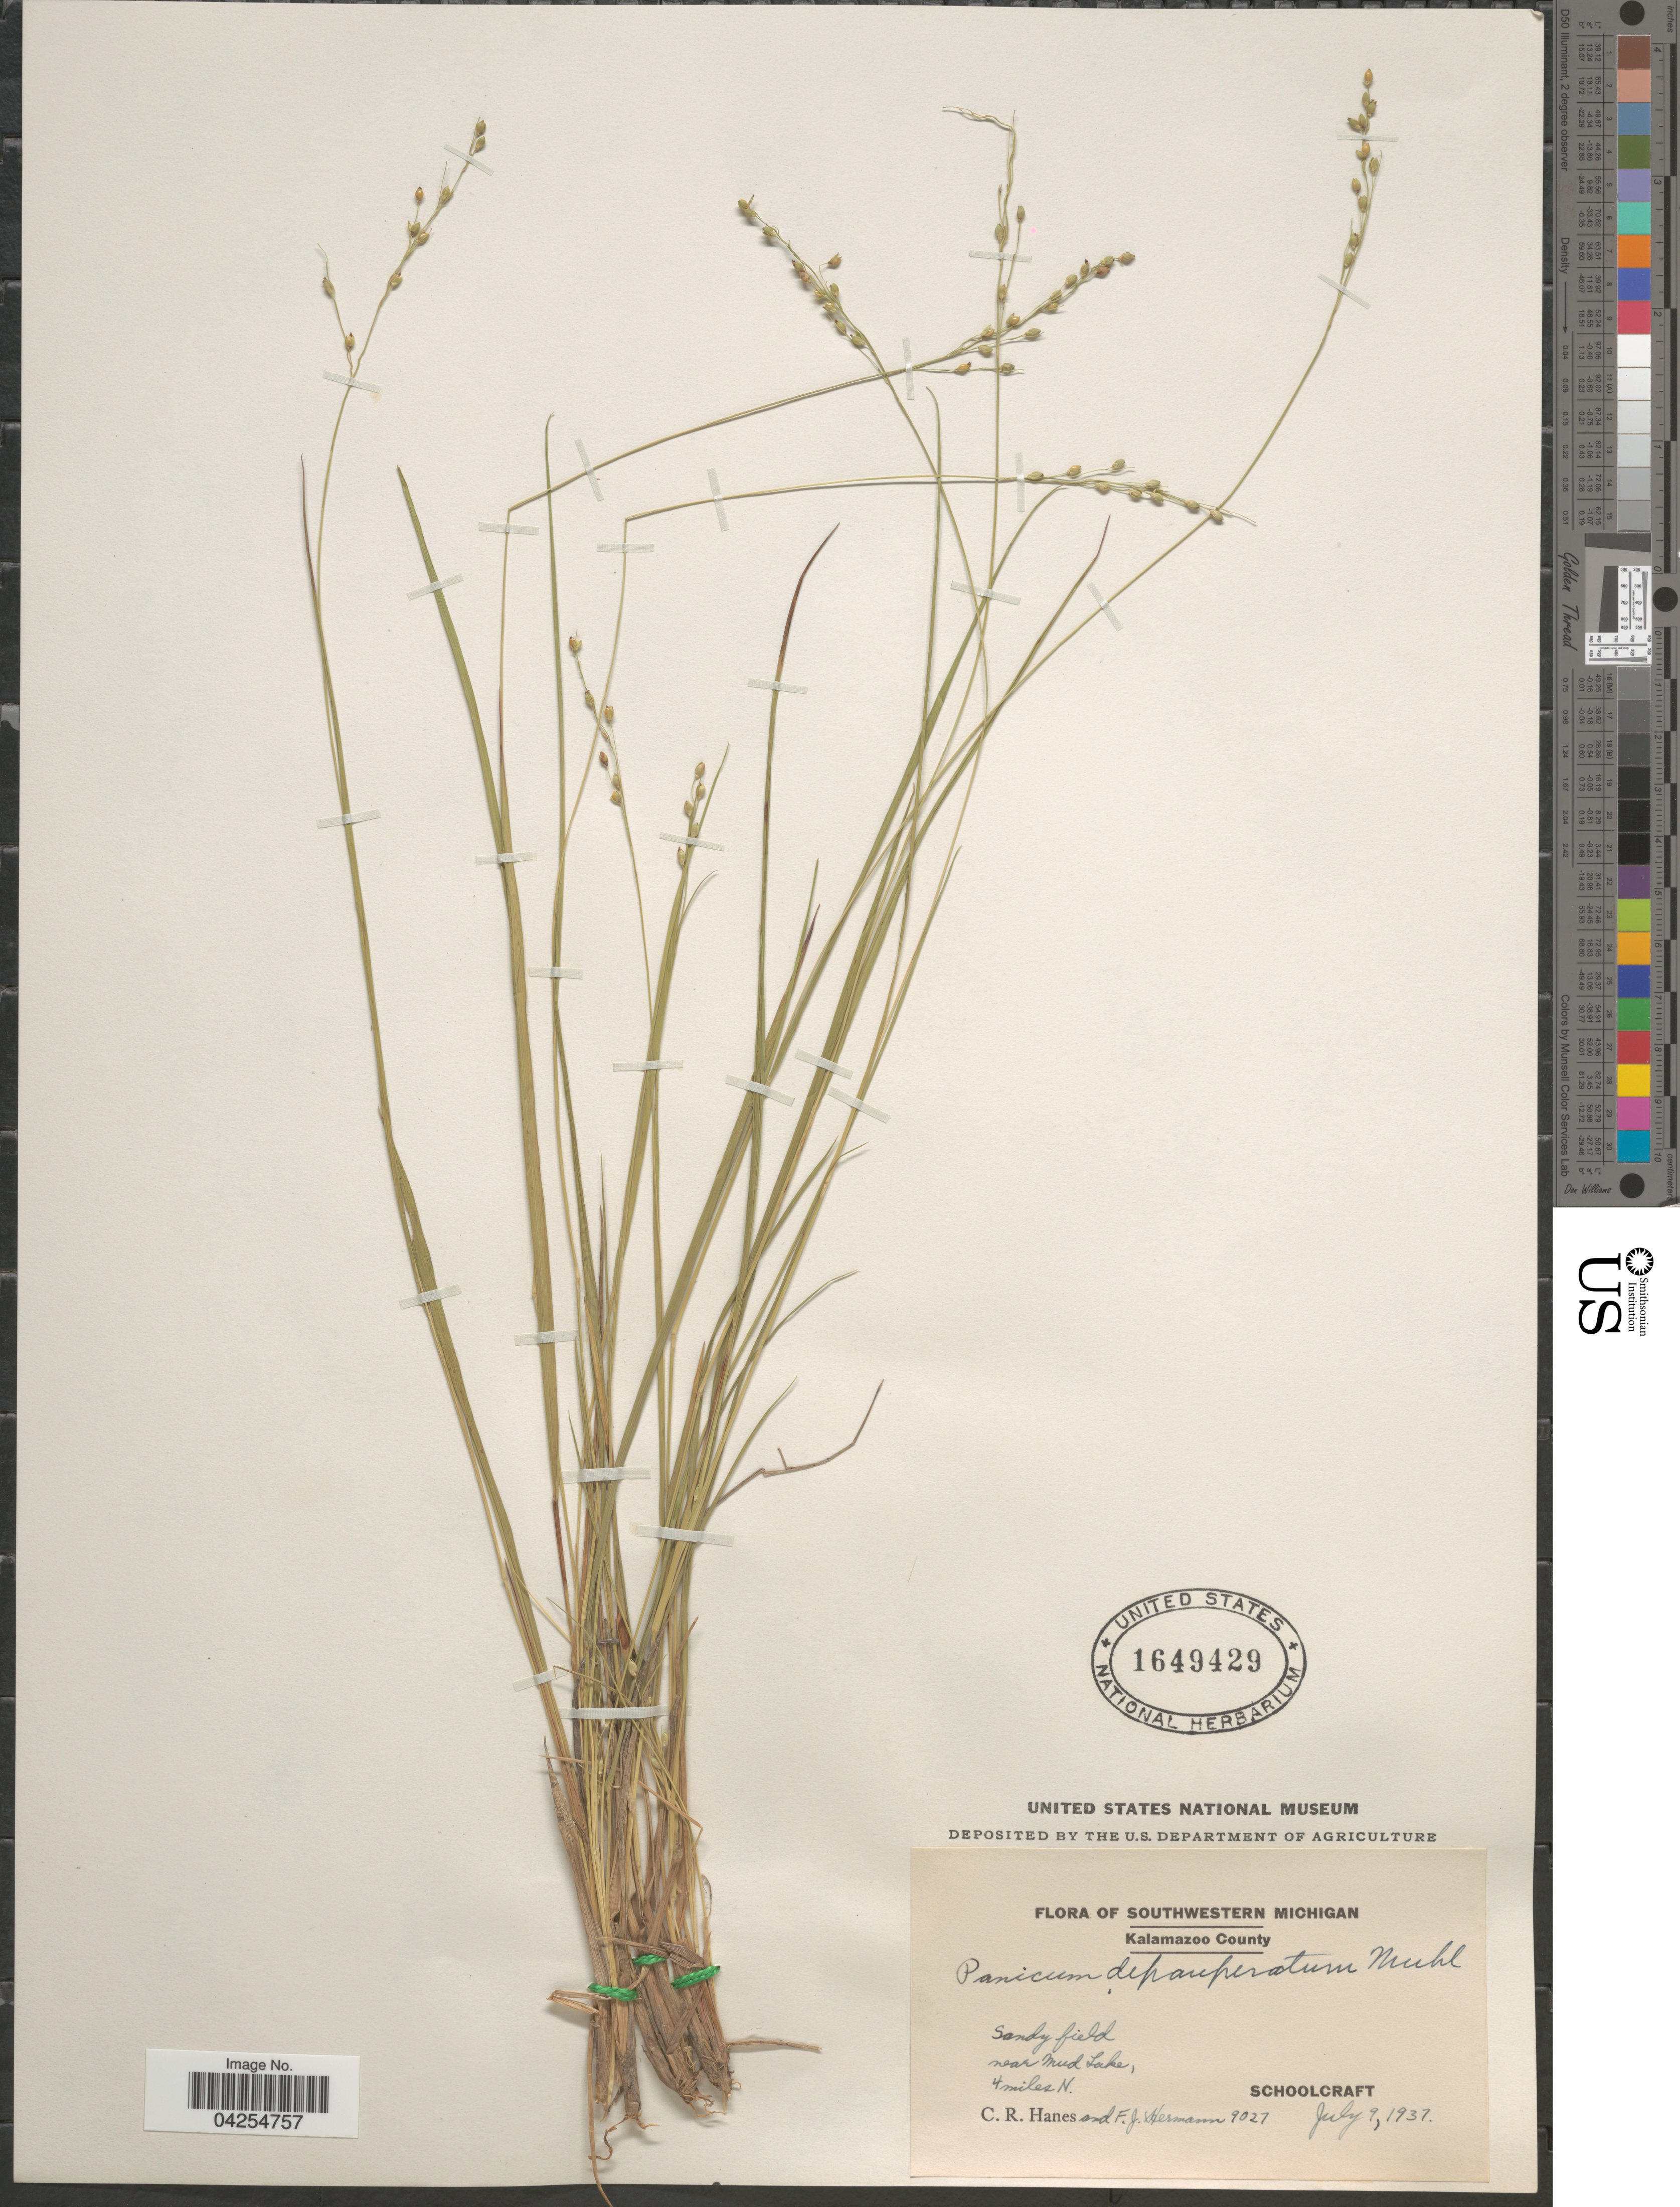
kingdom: Plantae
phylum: Tracheophyta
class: Liliopsida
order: Poales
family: Poaceae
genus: Dichanthelium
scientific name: Dichanthelium depauperatum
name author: (Muhl.) Gould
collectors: C. Hanes & F. J. Hermann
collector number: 9027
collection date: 1937-07-09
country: United States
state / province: Michigan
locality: Southwestern Michigan. Kalamazoo County. Sandy field near Mud Lake, 4 miles N. Schoolcraft.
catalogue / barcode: US 1649429